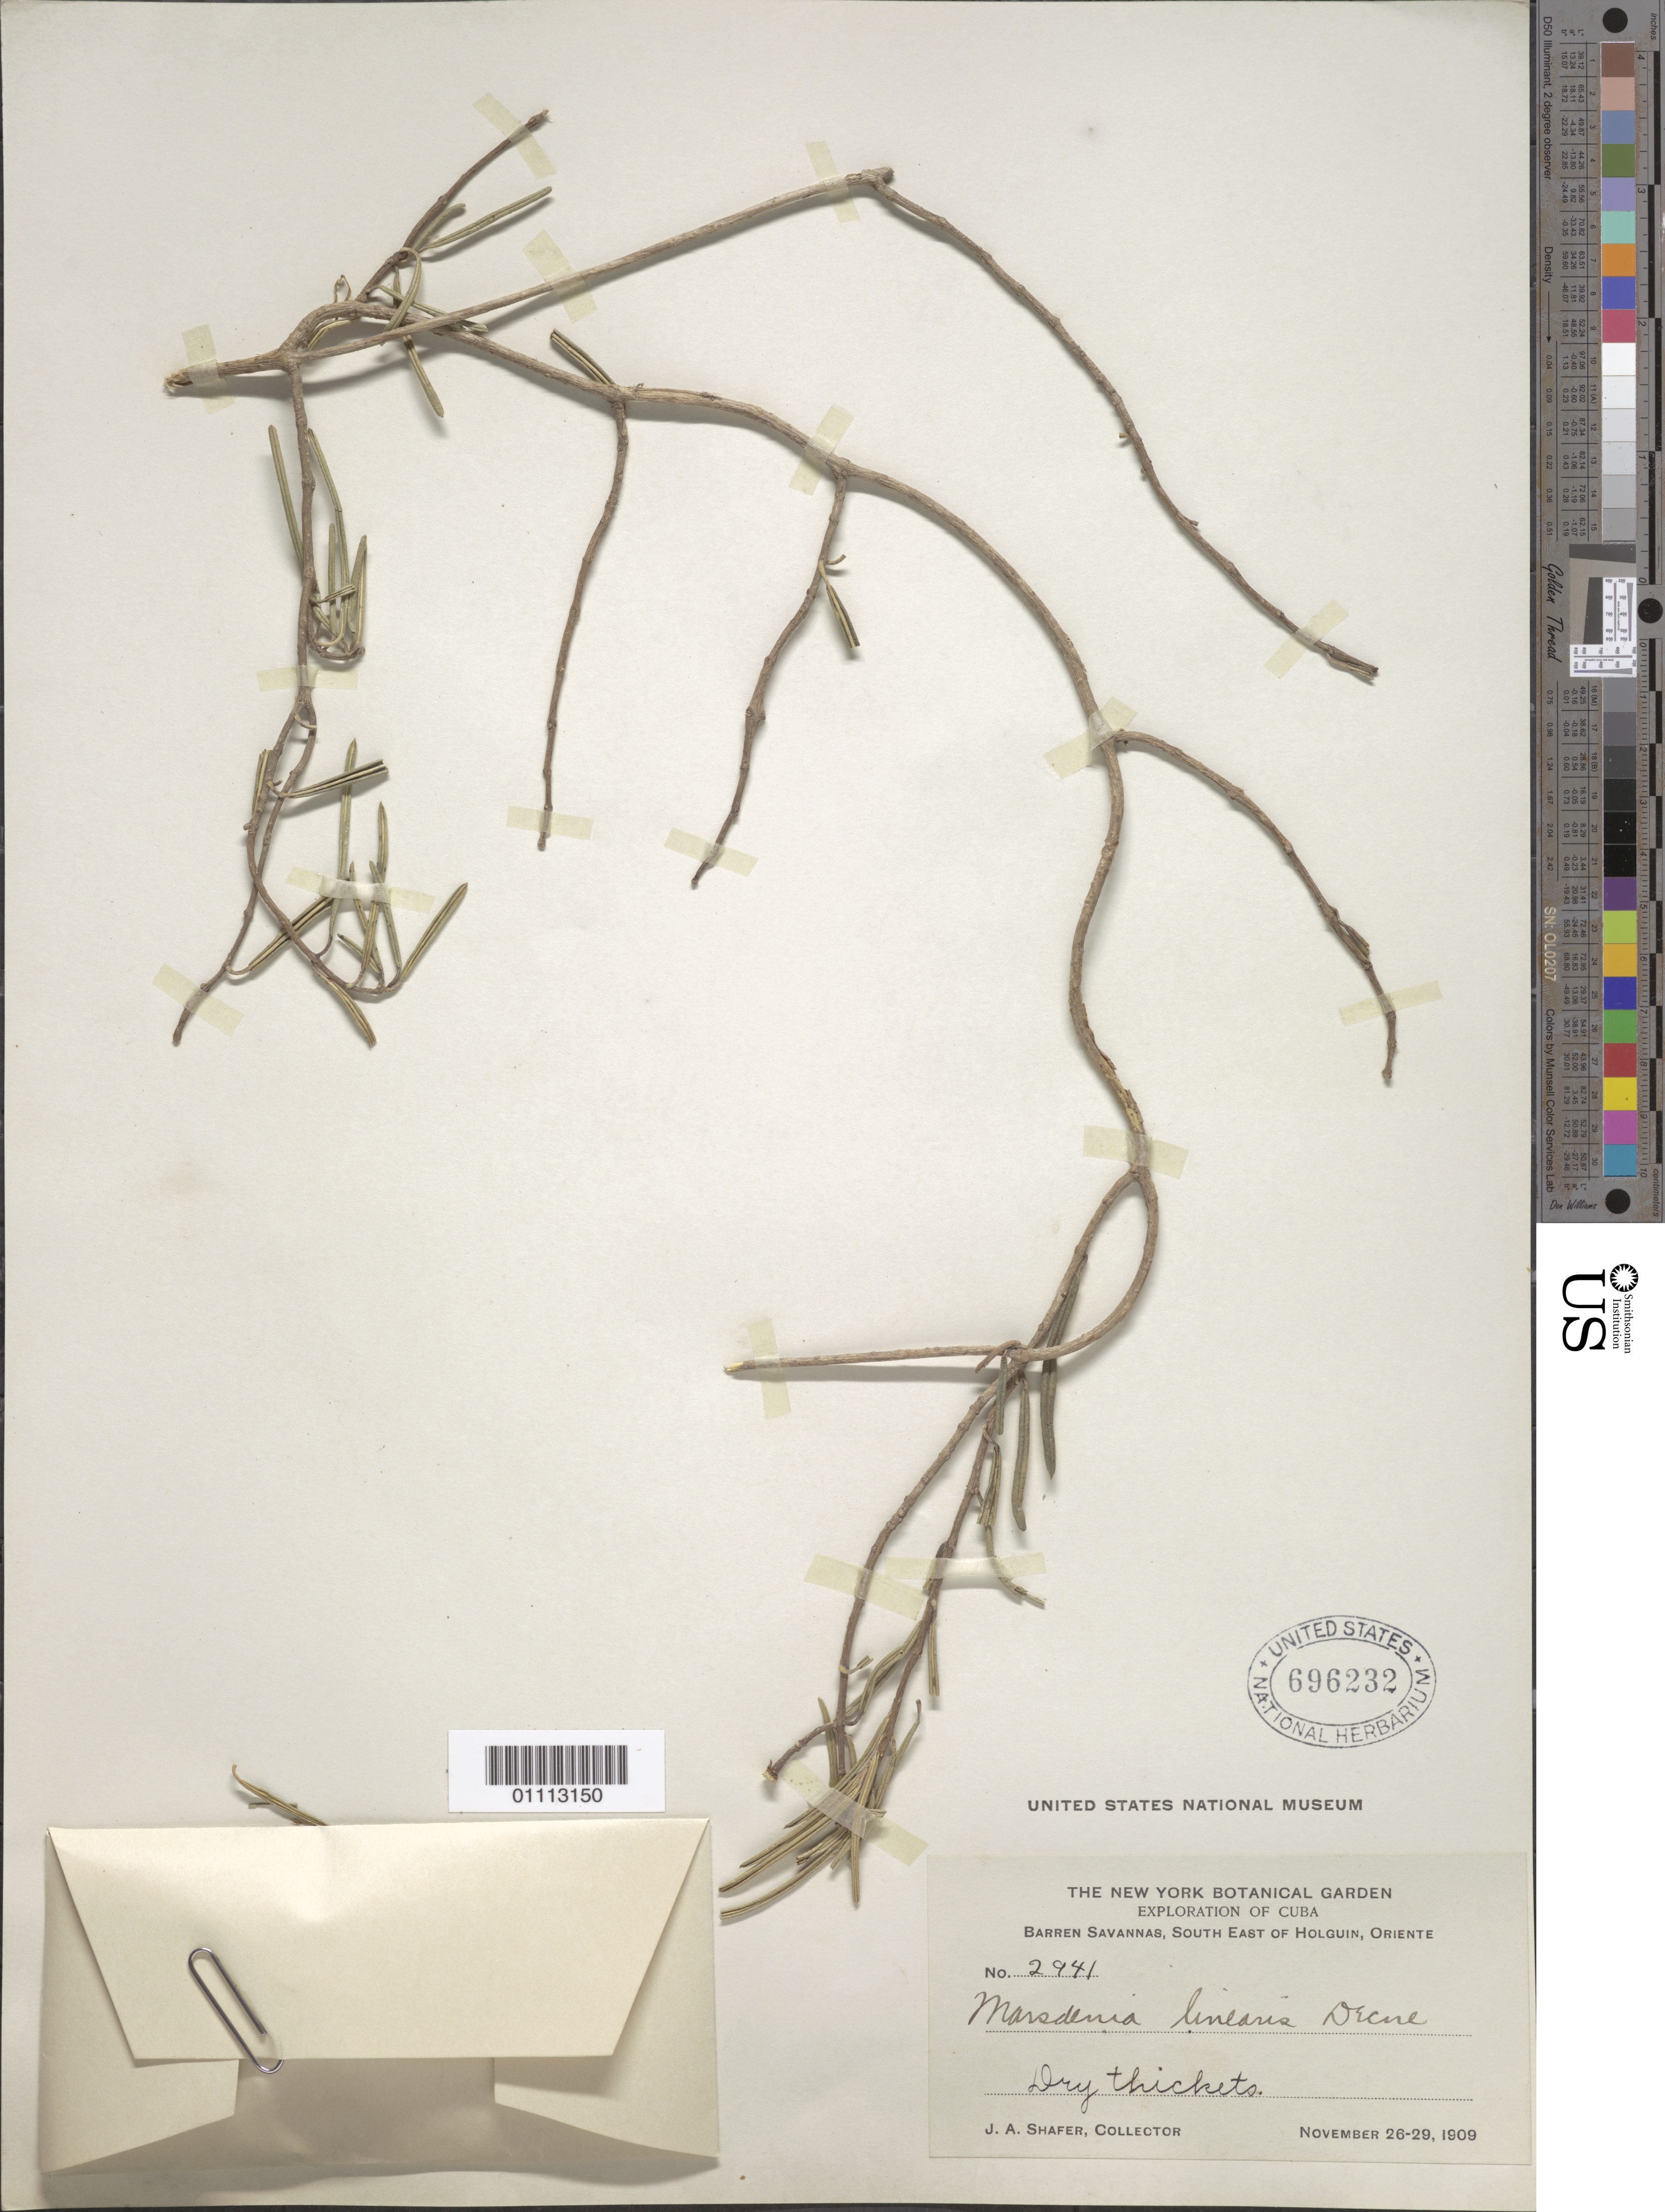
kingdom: Plantae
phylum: Tracheophyta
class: Magnoliopsida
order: Gentianales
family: Apocynaceae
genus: Marsdenia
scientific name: Marsdenia linearis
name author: Decne.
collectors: J. A. Shafer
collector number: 2941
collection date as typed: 26 Nov 1909 to 29 Nov 1909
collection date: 1909-11-26/1909-11-29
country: Cuba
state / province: Holguín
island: Cuba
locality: Barren savannas, SE of Holguin Dry thickets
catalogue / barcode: US 696232